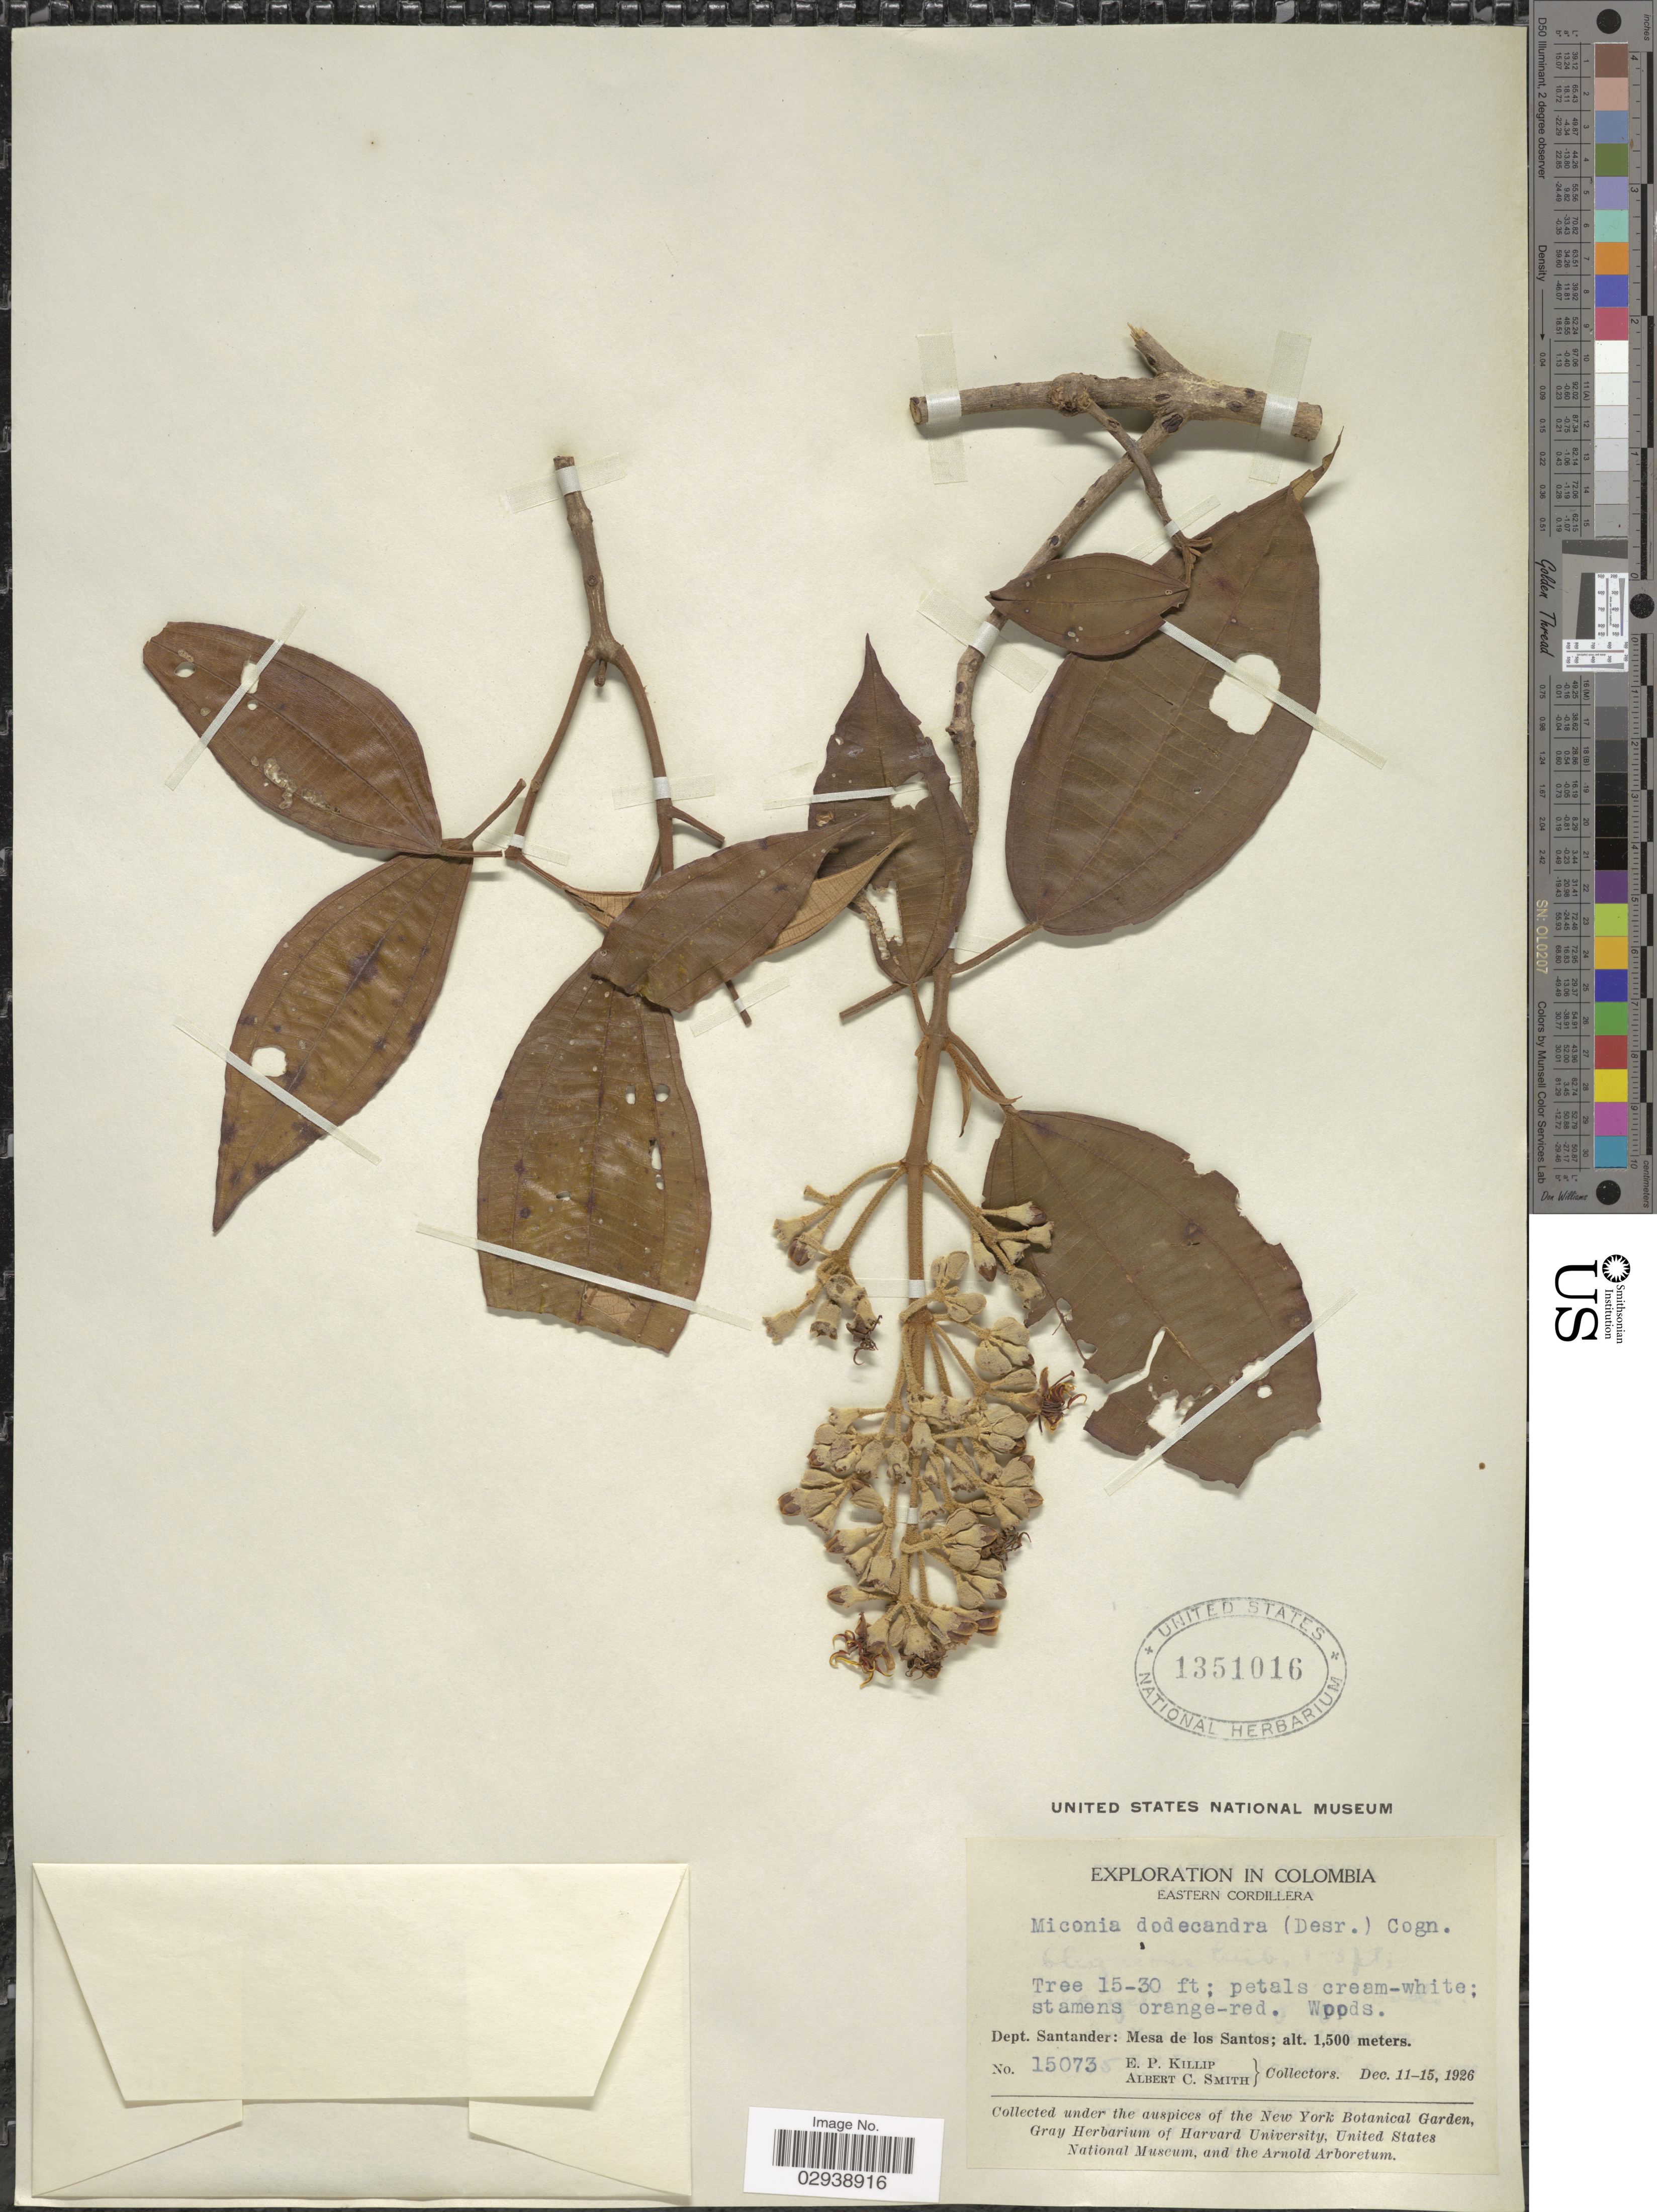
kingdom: Plantae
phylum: Tracheophyta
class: Magnoliopsida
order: Myrtales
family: Melastomataceae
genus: Miconia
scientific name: Miconia dodecandra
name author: Cogn.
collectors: E. P. Killip & A. C. Smith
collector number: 15073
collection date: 1926-12-11/1926-12-15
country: Colombia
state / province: Santander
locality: Dept. Santander: Mesa de los Santos, Eastern Cordillera.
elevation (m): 1500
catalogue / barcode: US 1351016